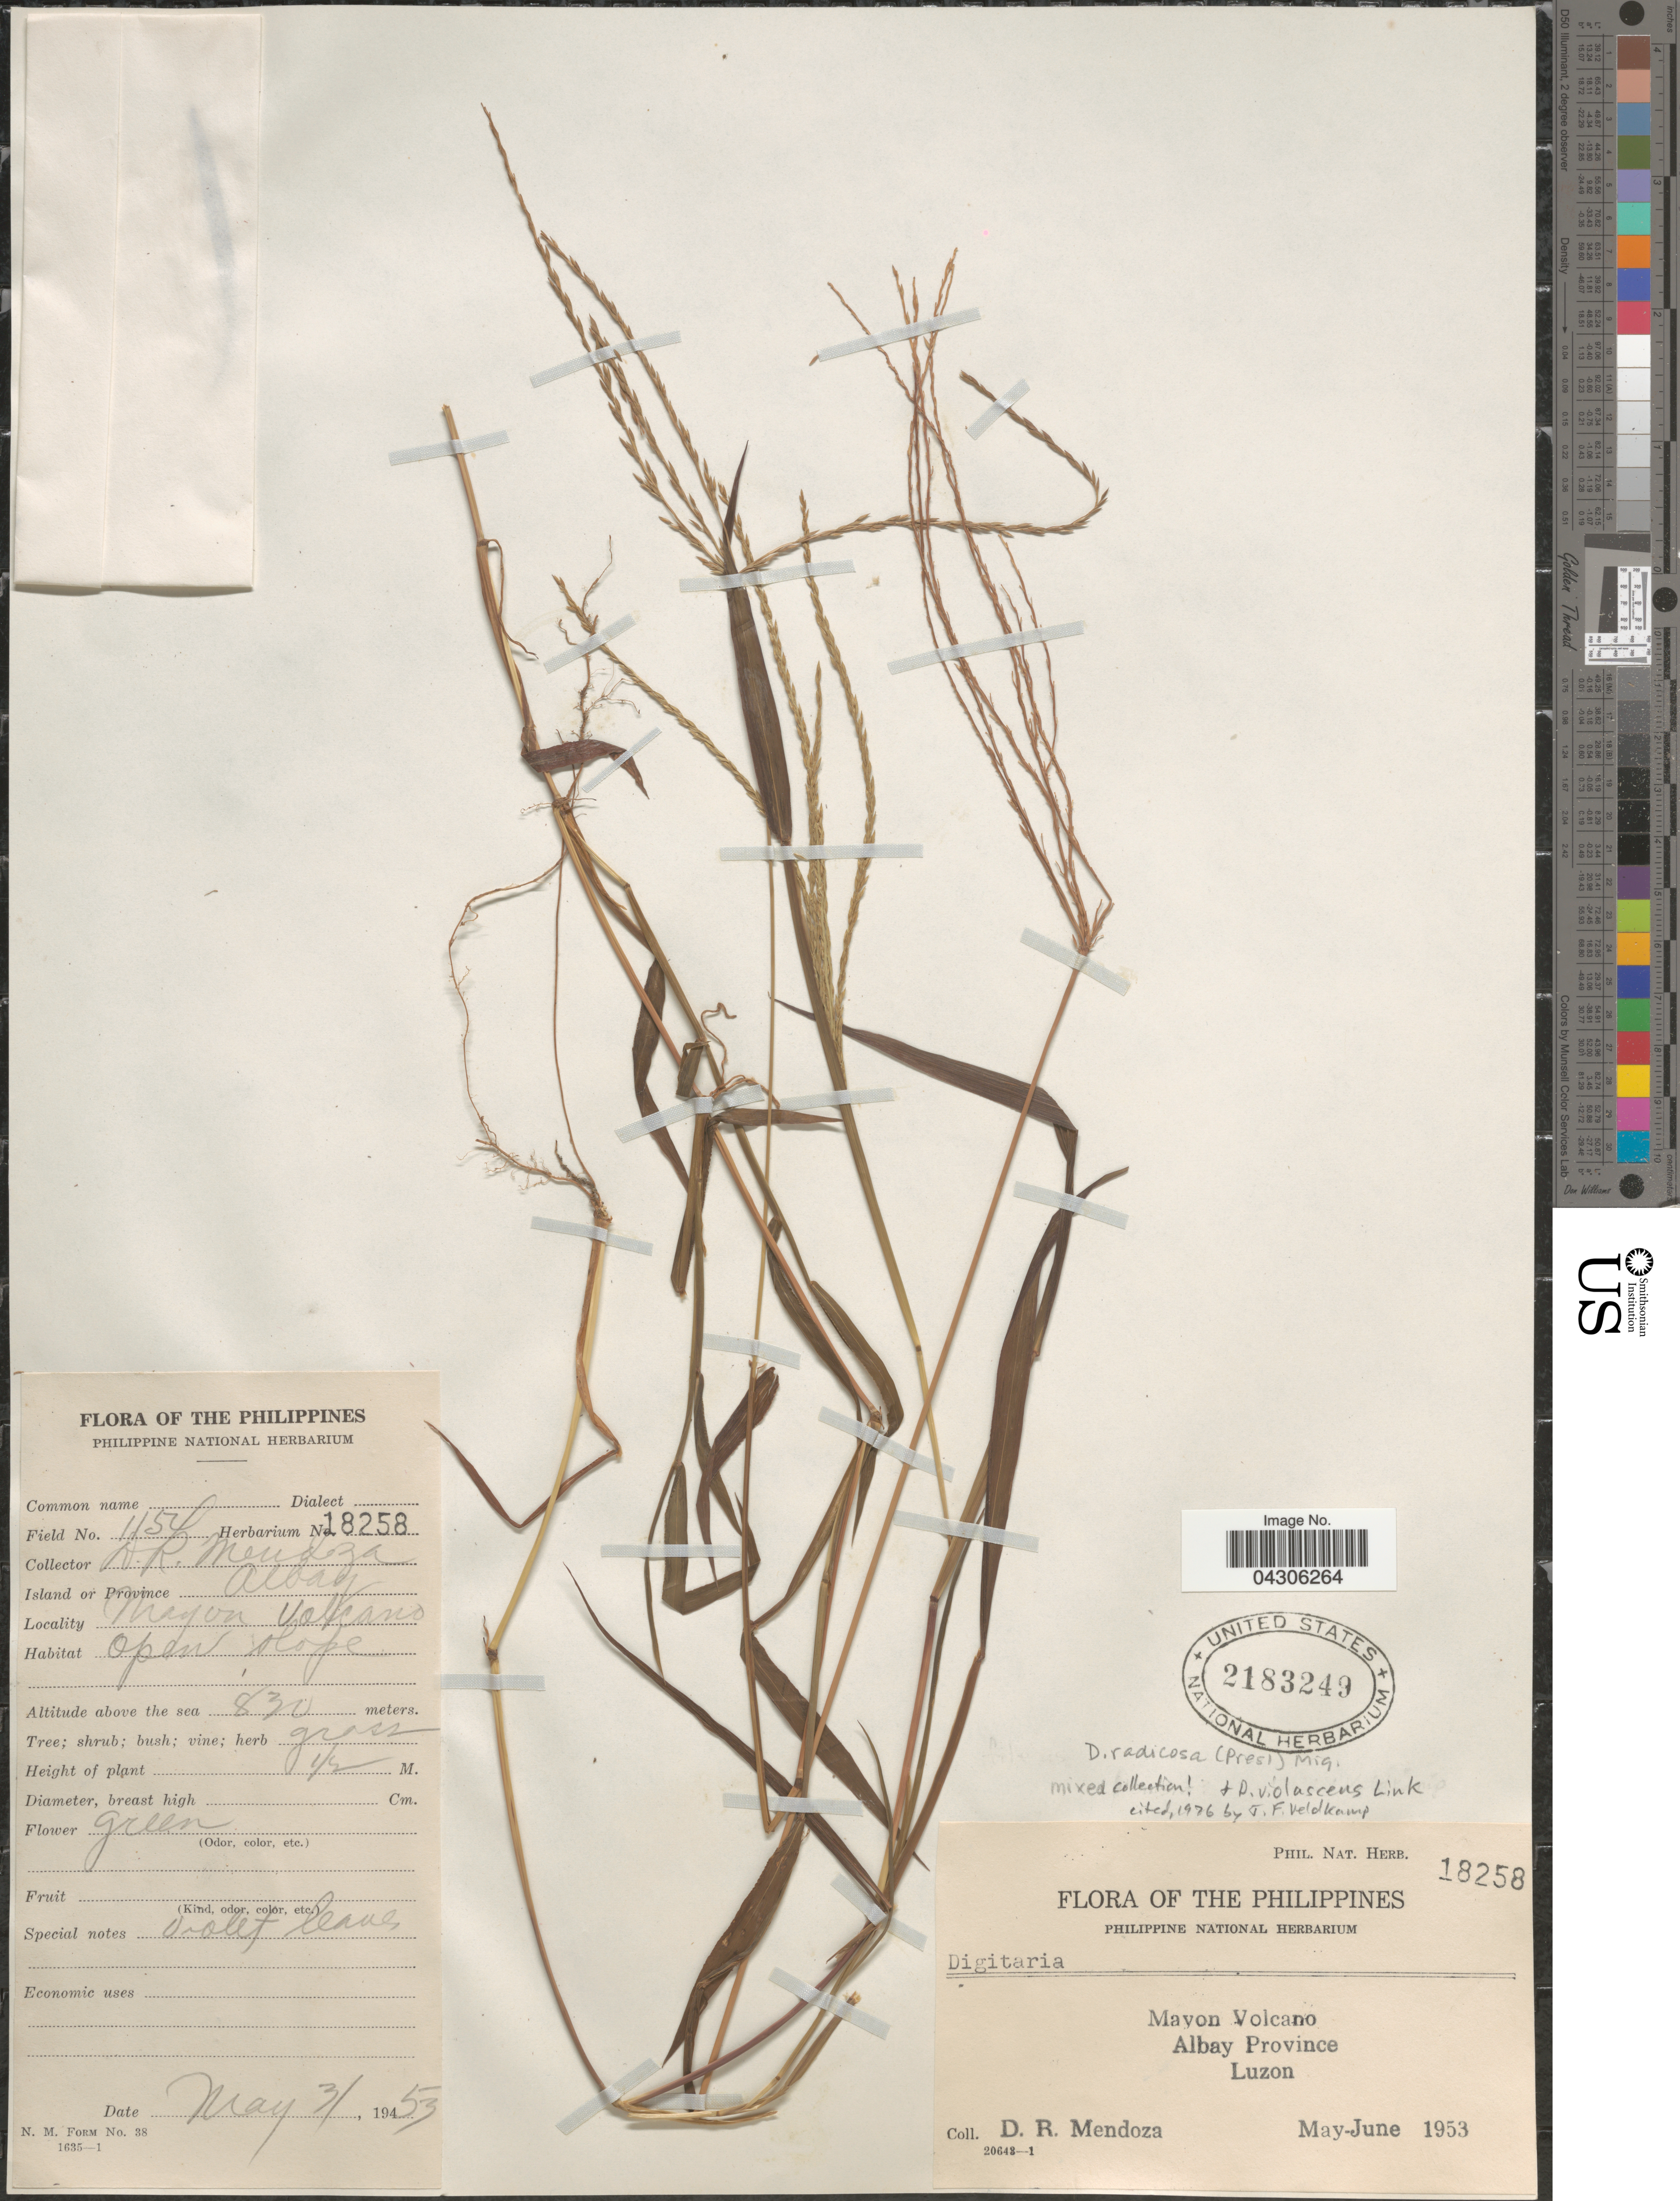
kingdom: Plantae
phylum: Tracheophyta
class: Liliopsida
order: Poales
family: Poaceae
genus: Digitaria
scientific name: Digitaria radicosa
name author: (J. Presl) Miq.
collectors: D. Mendoza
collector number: Phil. Nat. Herb. 18258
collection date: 1953-05-31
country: Philippines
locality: Mayon Volcano. Albay Province. Luzon.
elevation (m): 830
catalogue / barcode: US 2183249